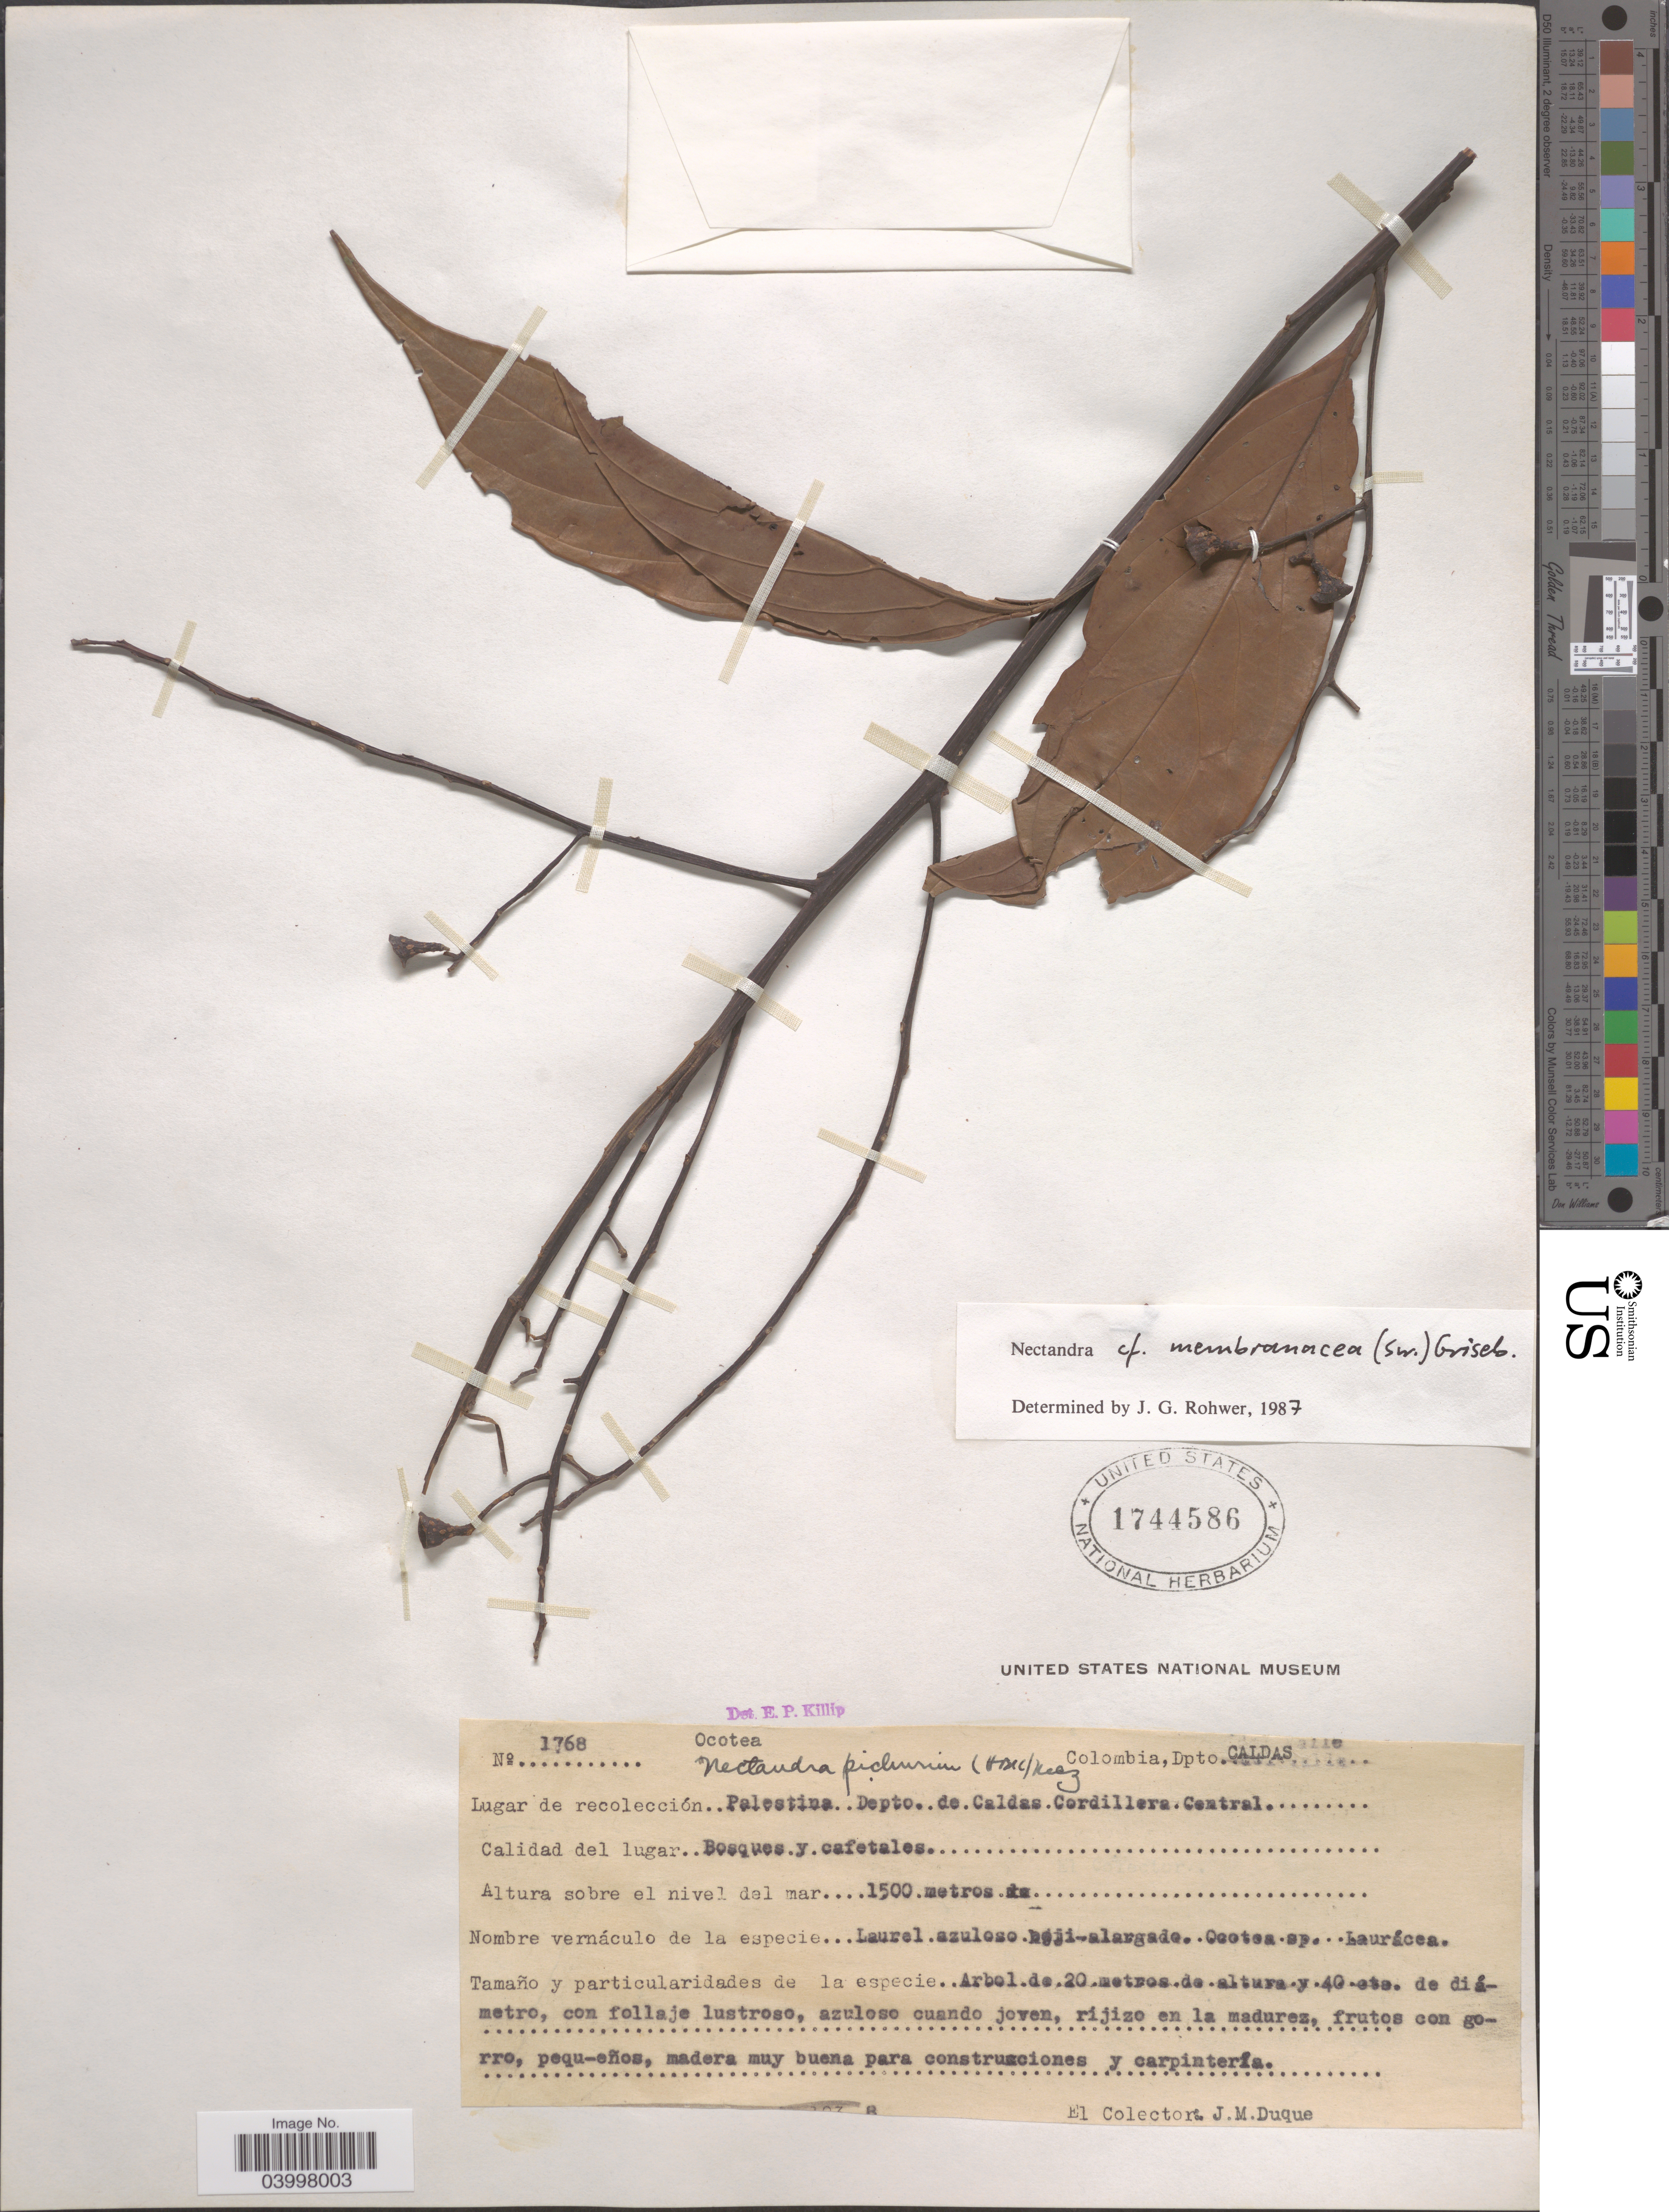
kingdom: Plantae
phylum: Tracheophyta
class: Magnoliopsida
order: Laurales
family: Lauraceae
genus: Nectandra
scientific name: Nectandra membranacea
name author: (Sw.) Griseb.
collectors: J. Duque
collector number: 1768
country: Colombia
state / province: Caldas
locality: Dpto. Caldas. Palestina Depto. de Caldas Cordillera Central.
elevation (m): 1500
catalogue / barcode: US 1744586